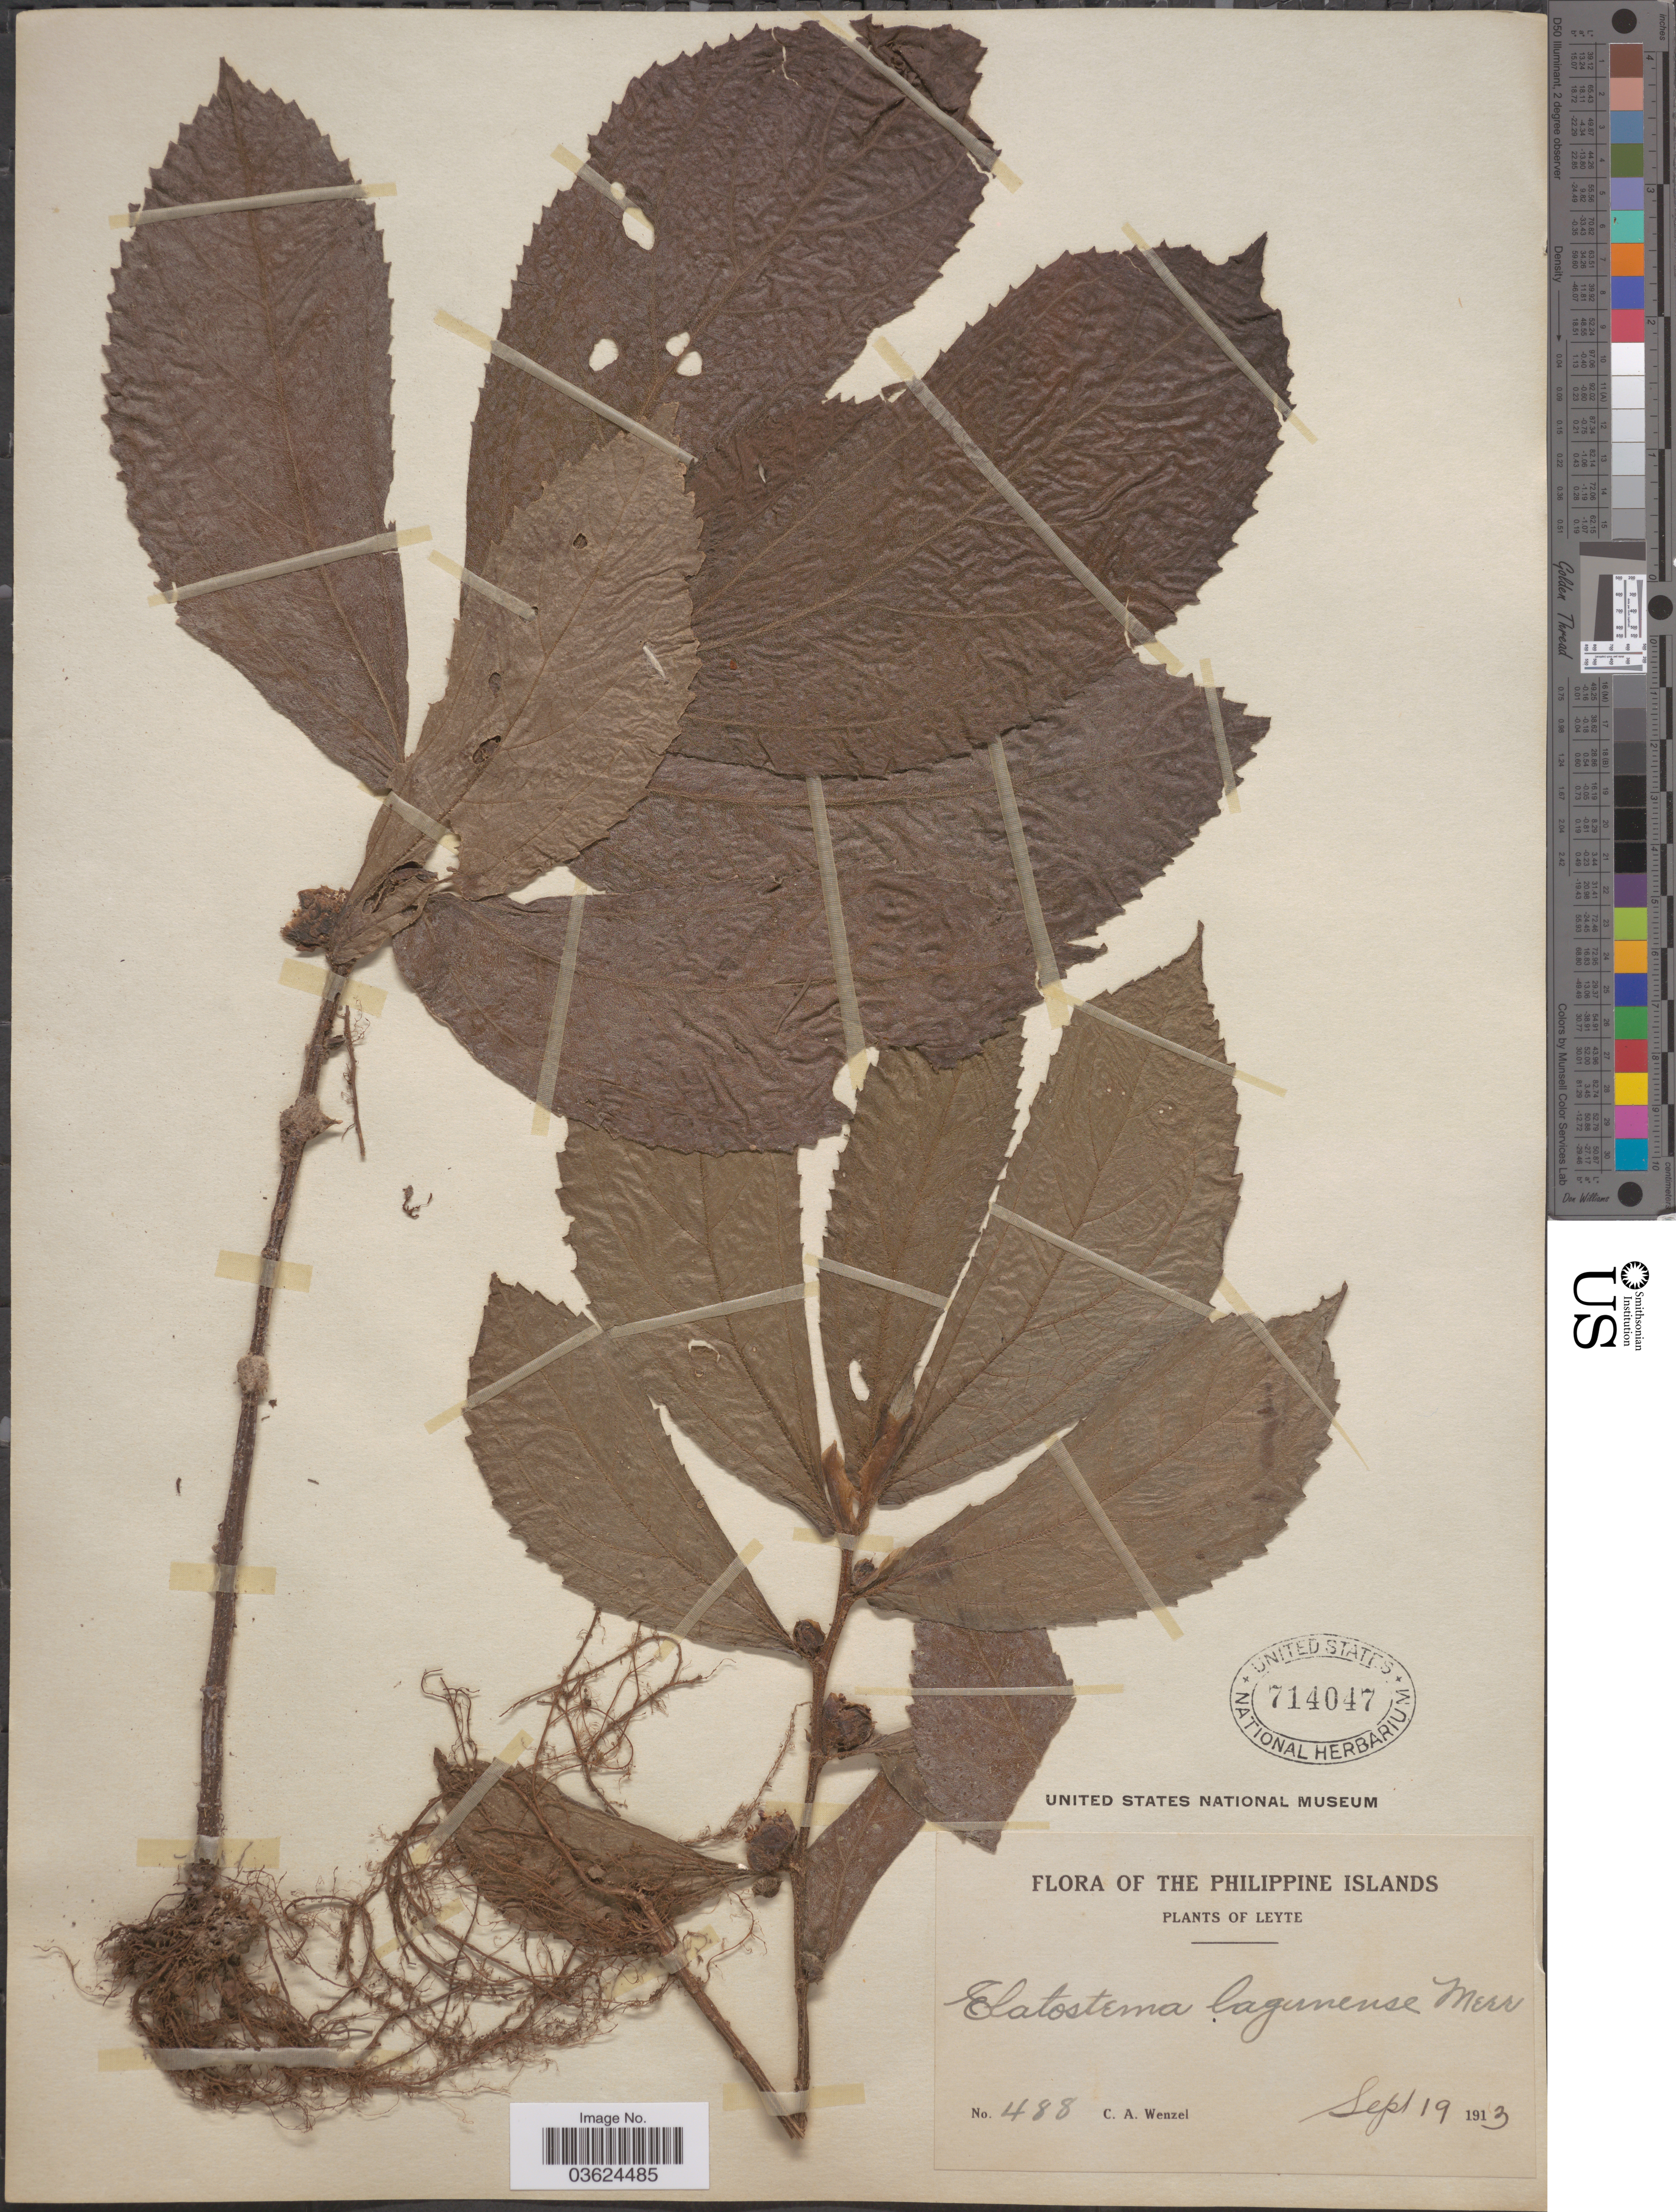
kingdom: Plantae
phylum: Tracheophyta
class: Magnoliopsida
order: Rosales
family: Urticaceae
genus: Elatostema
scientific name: Elatostema lagunense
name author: Merr. in C.B. Rob.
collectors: C. Wenzel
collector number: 488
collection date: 1913-09-19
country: Philippines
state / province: Eastern Visayas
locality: The Philippine Islands, Leyte.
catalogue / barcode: US 714047